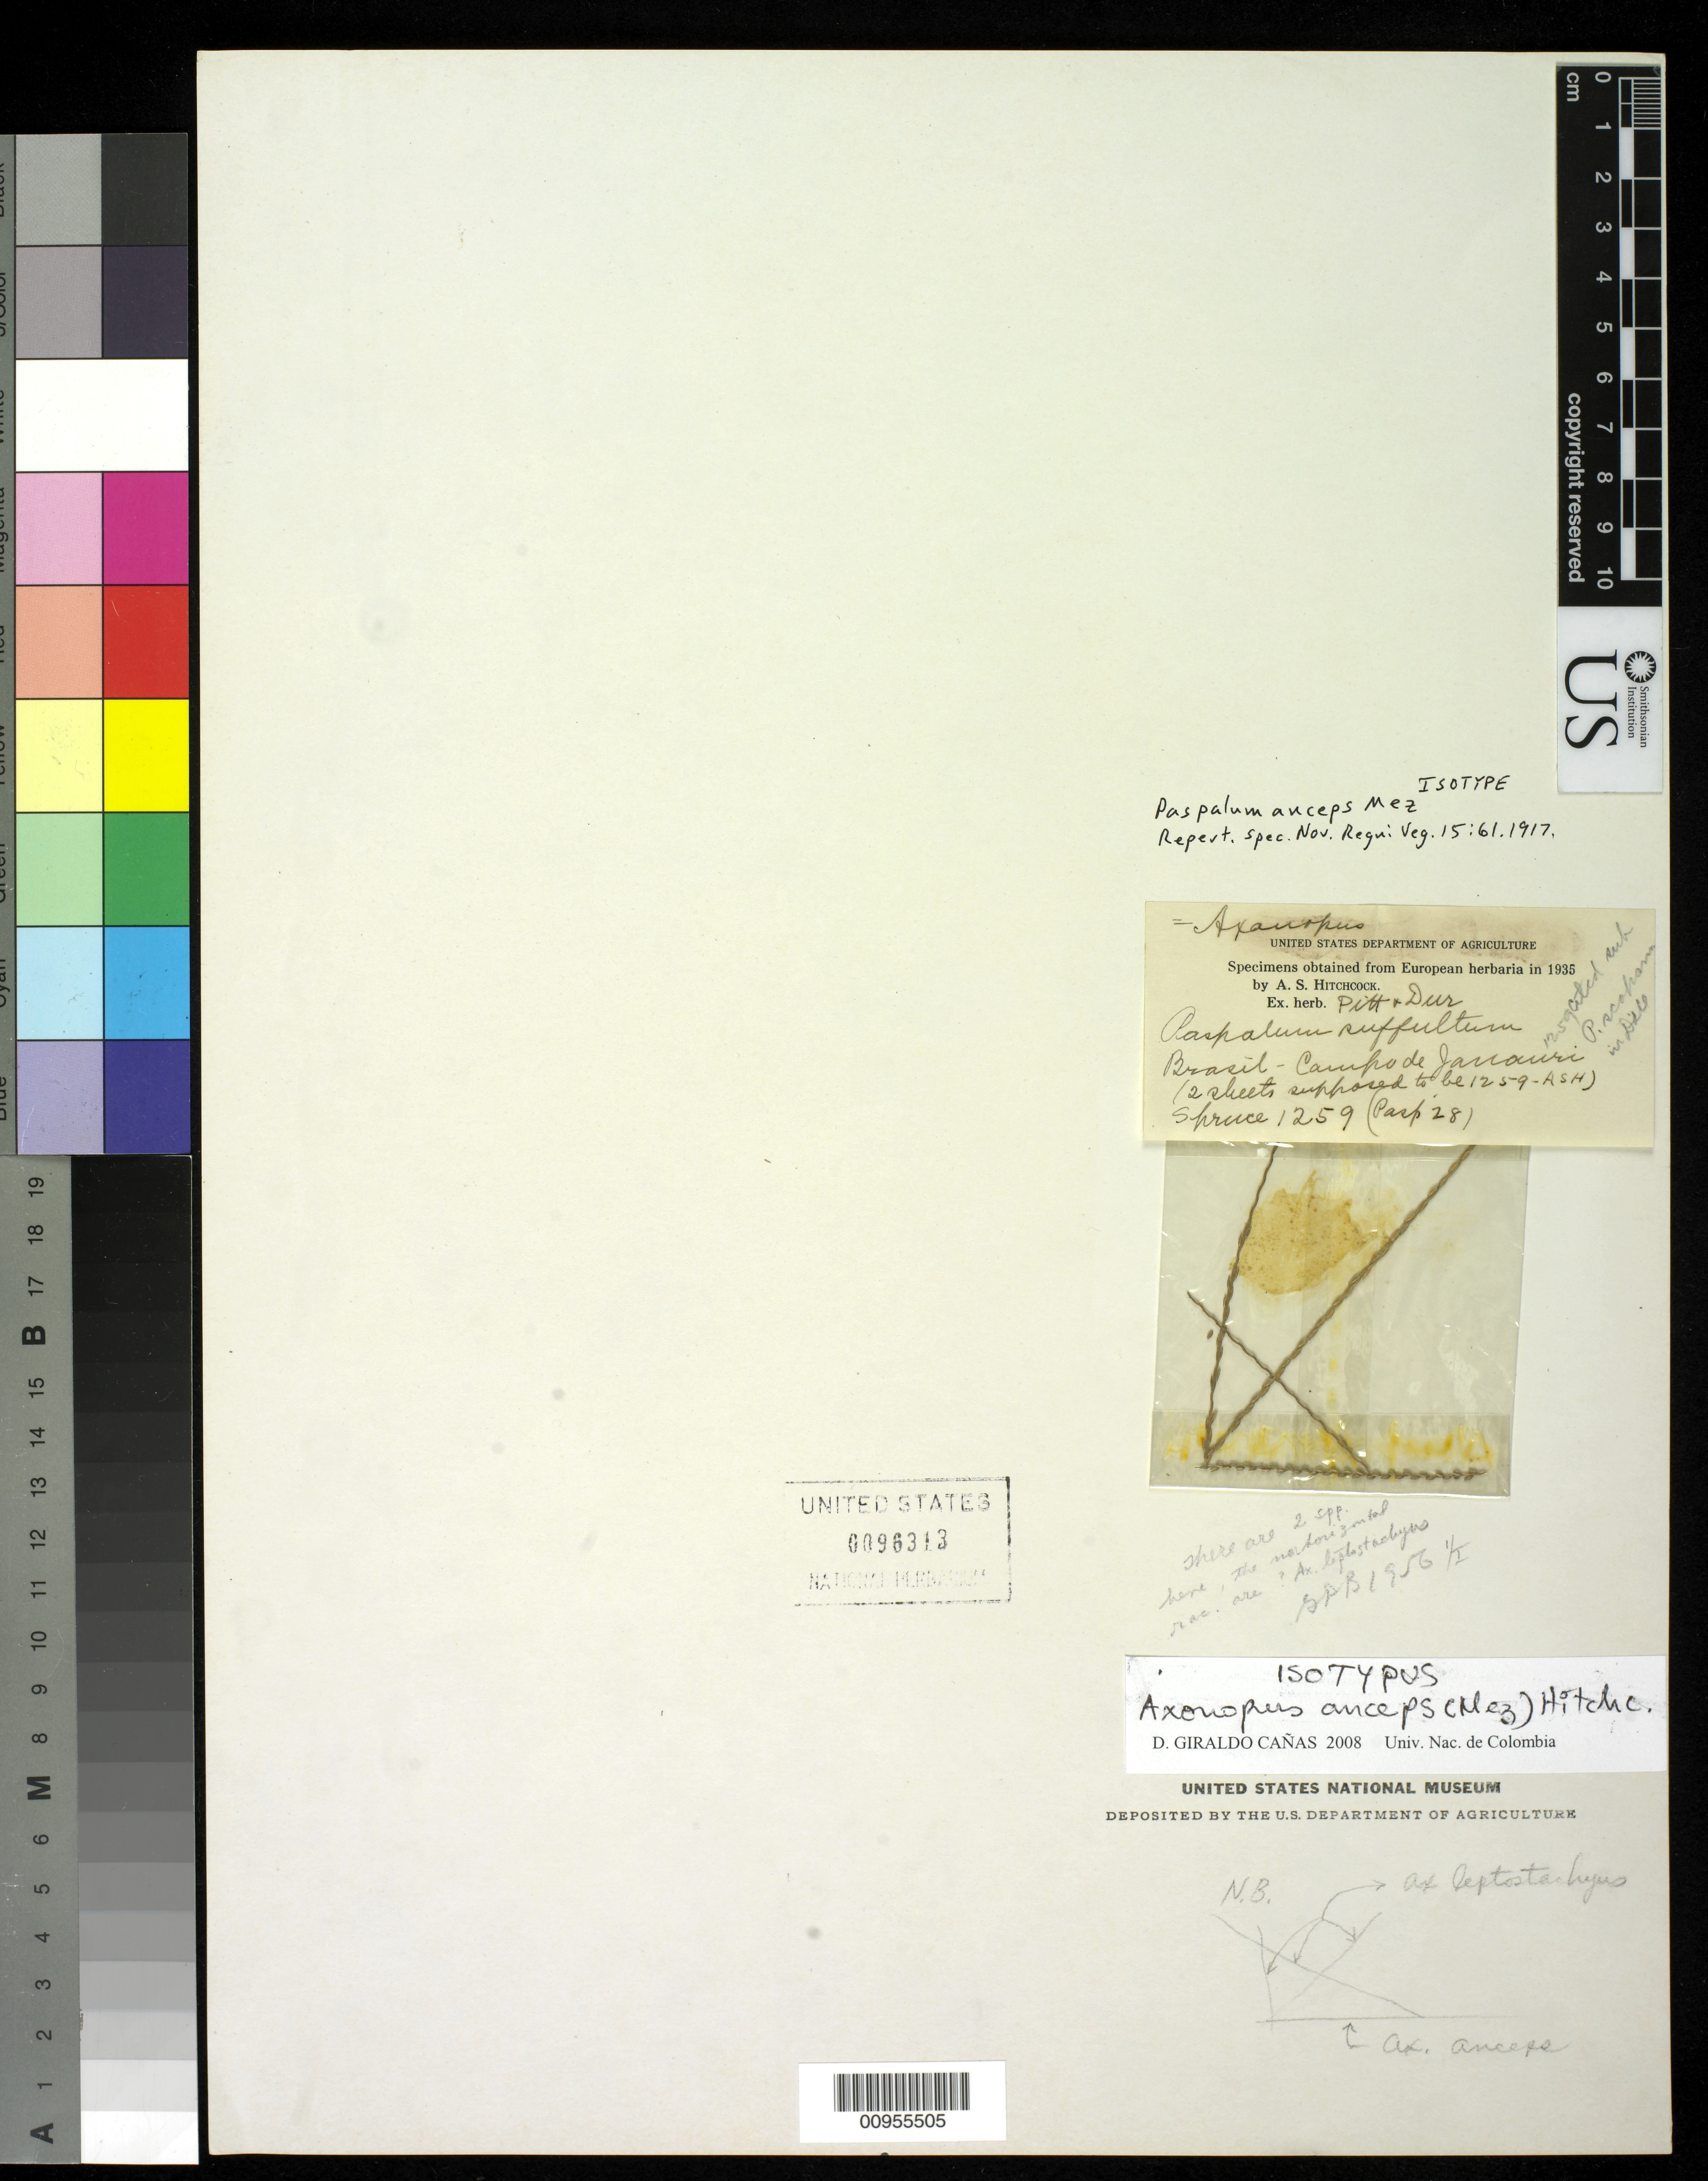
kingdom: Plantae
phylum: Tracheophyta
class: Liliopsida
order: Poales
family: Poaceae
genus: Paspalum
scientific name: Paspalum anceps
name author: Mez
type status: Isotype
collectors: R. Spruce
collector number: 1259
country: Brazil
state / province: Amazonas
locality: Campo de Januauri. [Protologue, "Prov. Amazonas, prope Barra ad Rio Negro"]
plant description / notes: Fragmentary material of type specimen ex herb. Pitt. & Dur.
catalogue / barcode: US 96313